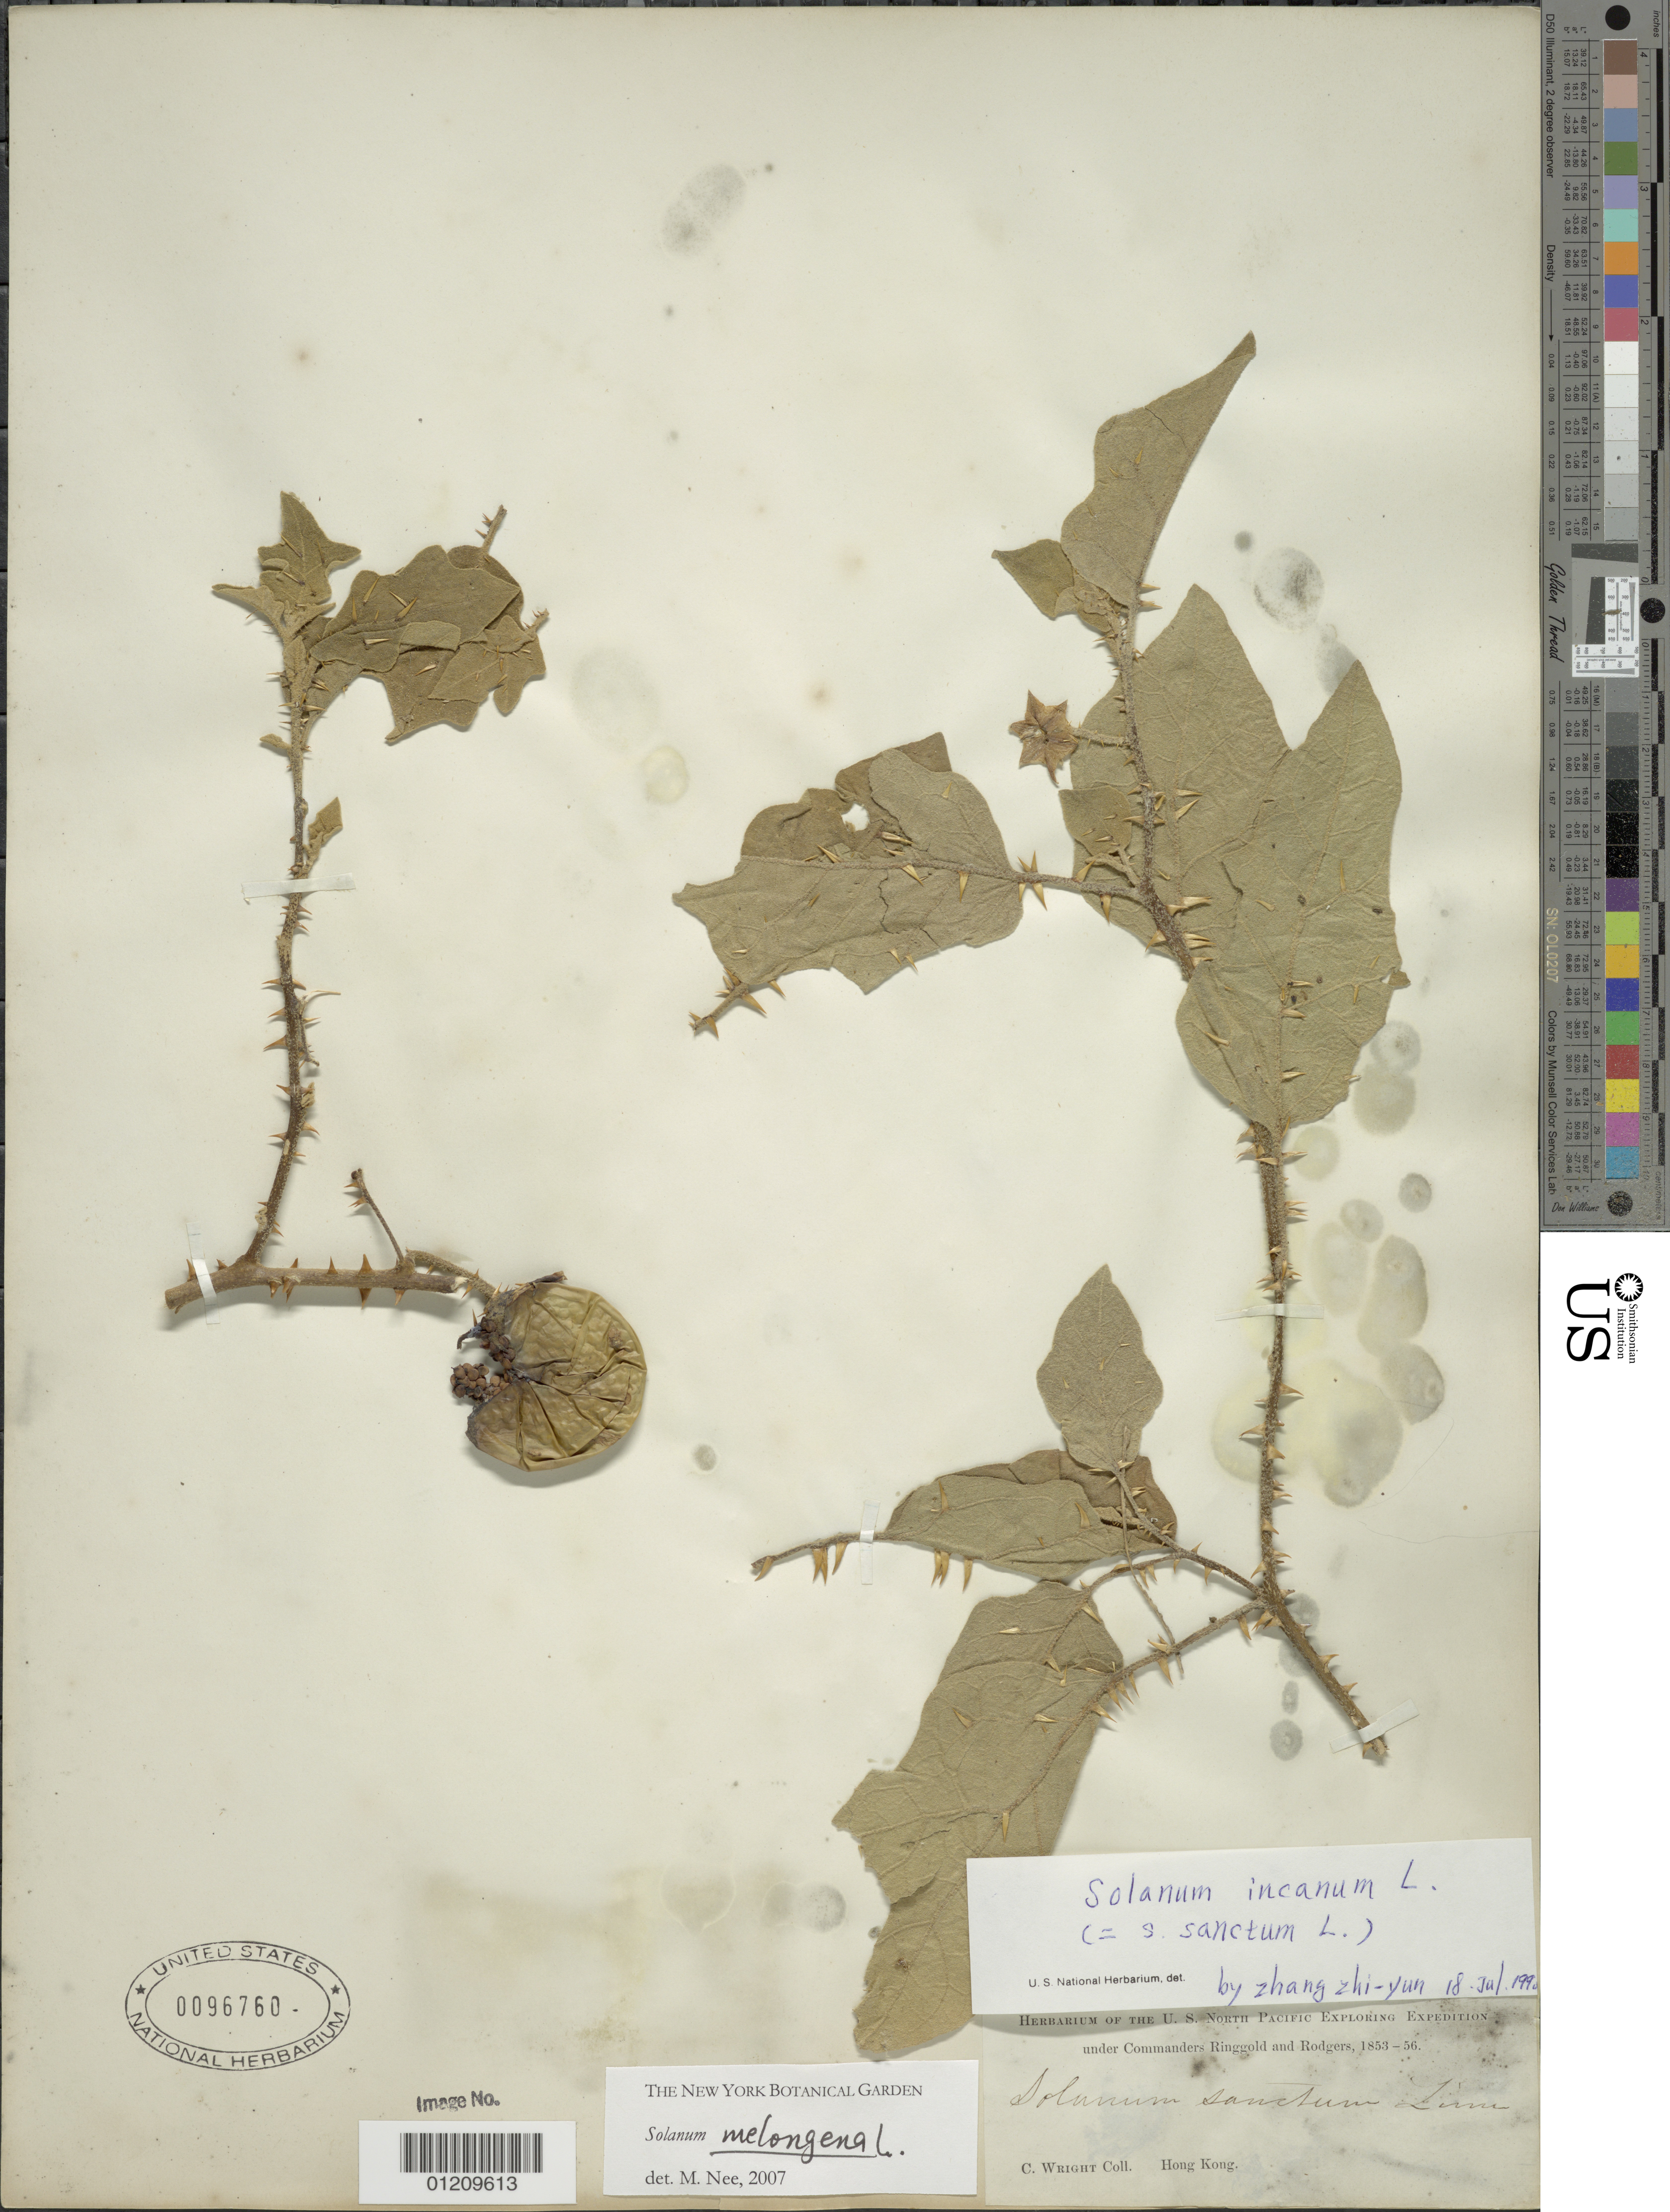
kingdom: Plantae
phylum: Tracheophyta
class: Magnoliopsida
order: Solanales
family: Solanaceae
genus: Solanum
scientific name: Solanum melongenum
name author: L.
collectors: C. Wright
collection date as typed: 1853 to -- -- 1856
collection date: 1853/1856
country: China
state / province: Hong Kong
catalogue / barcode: US 96760